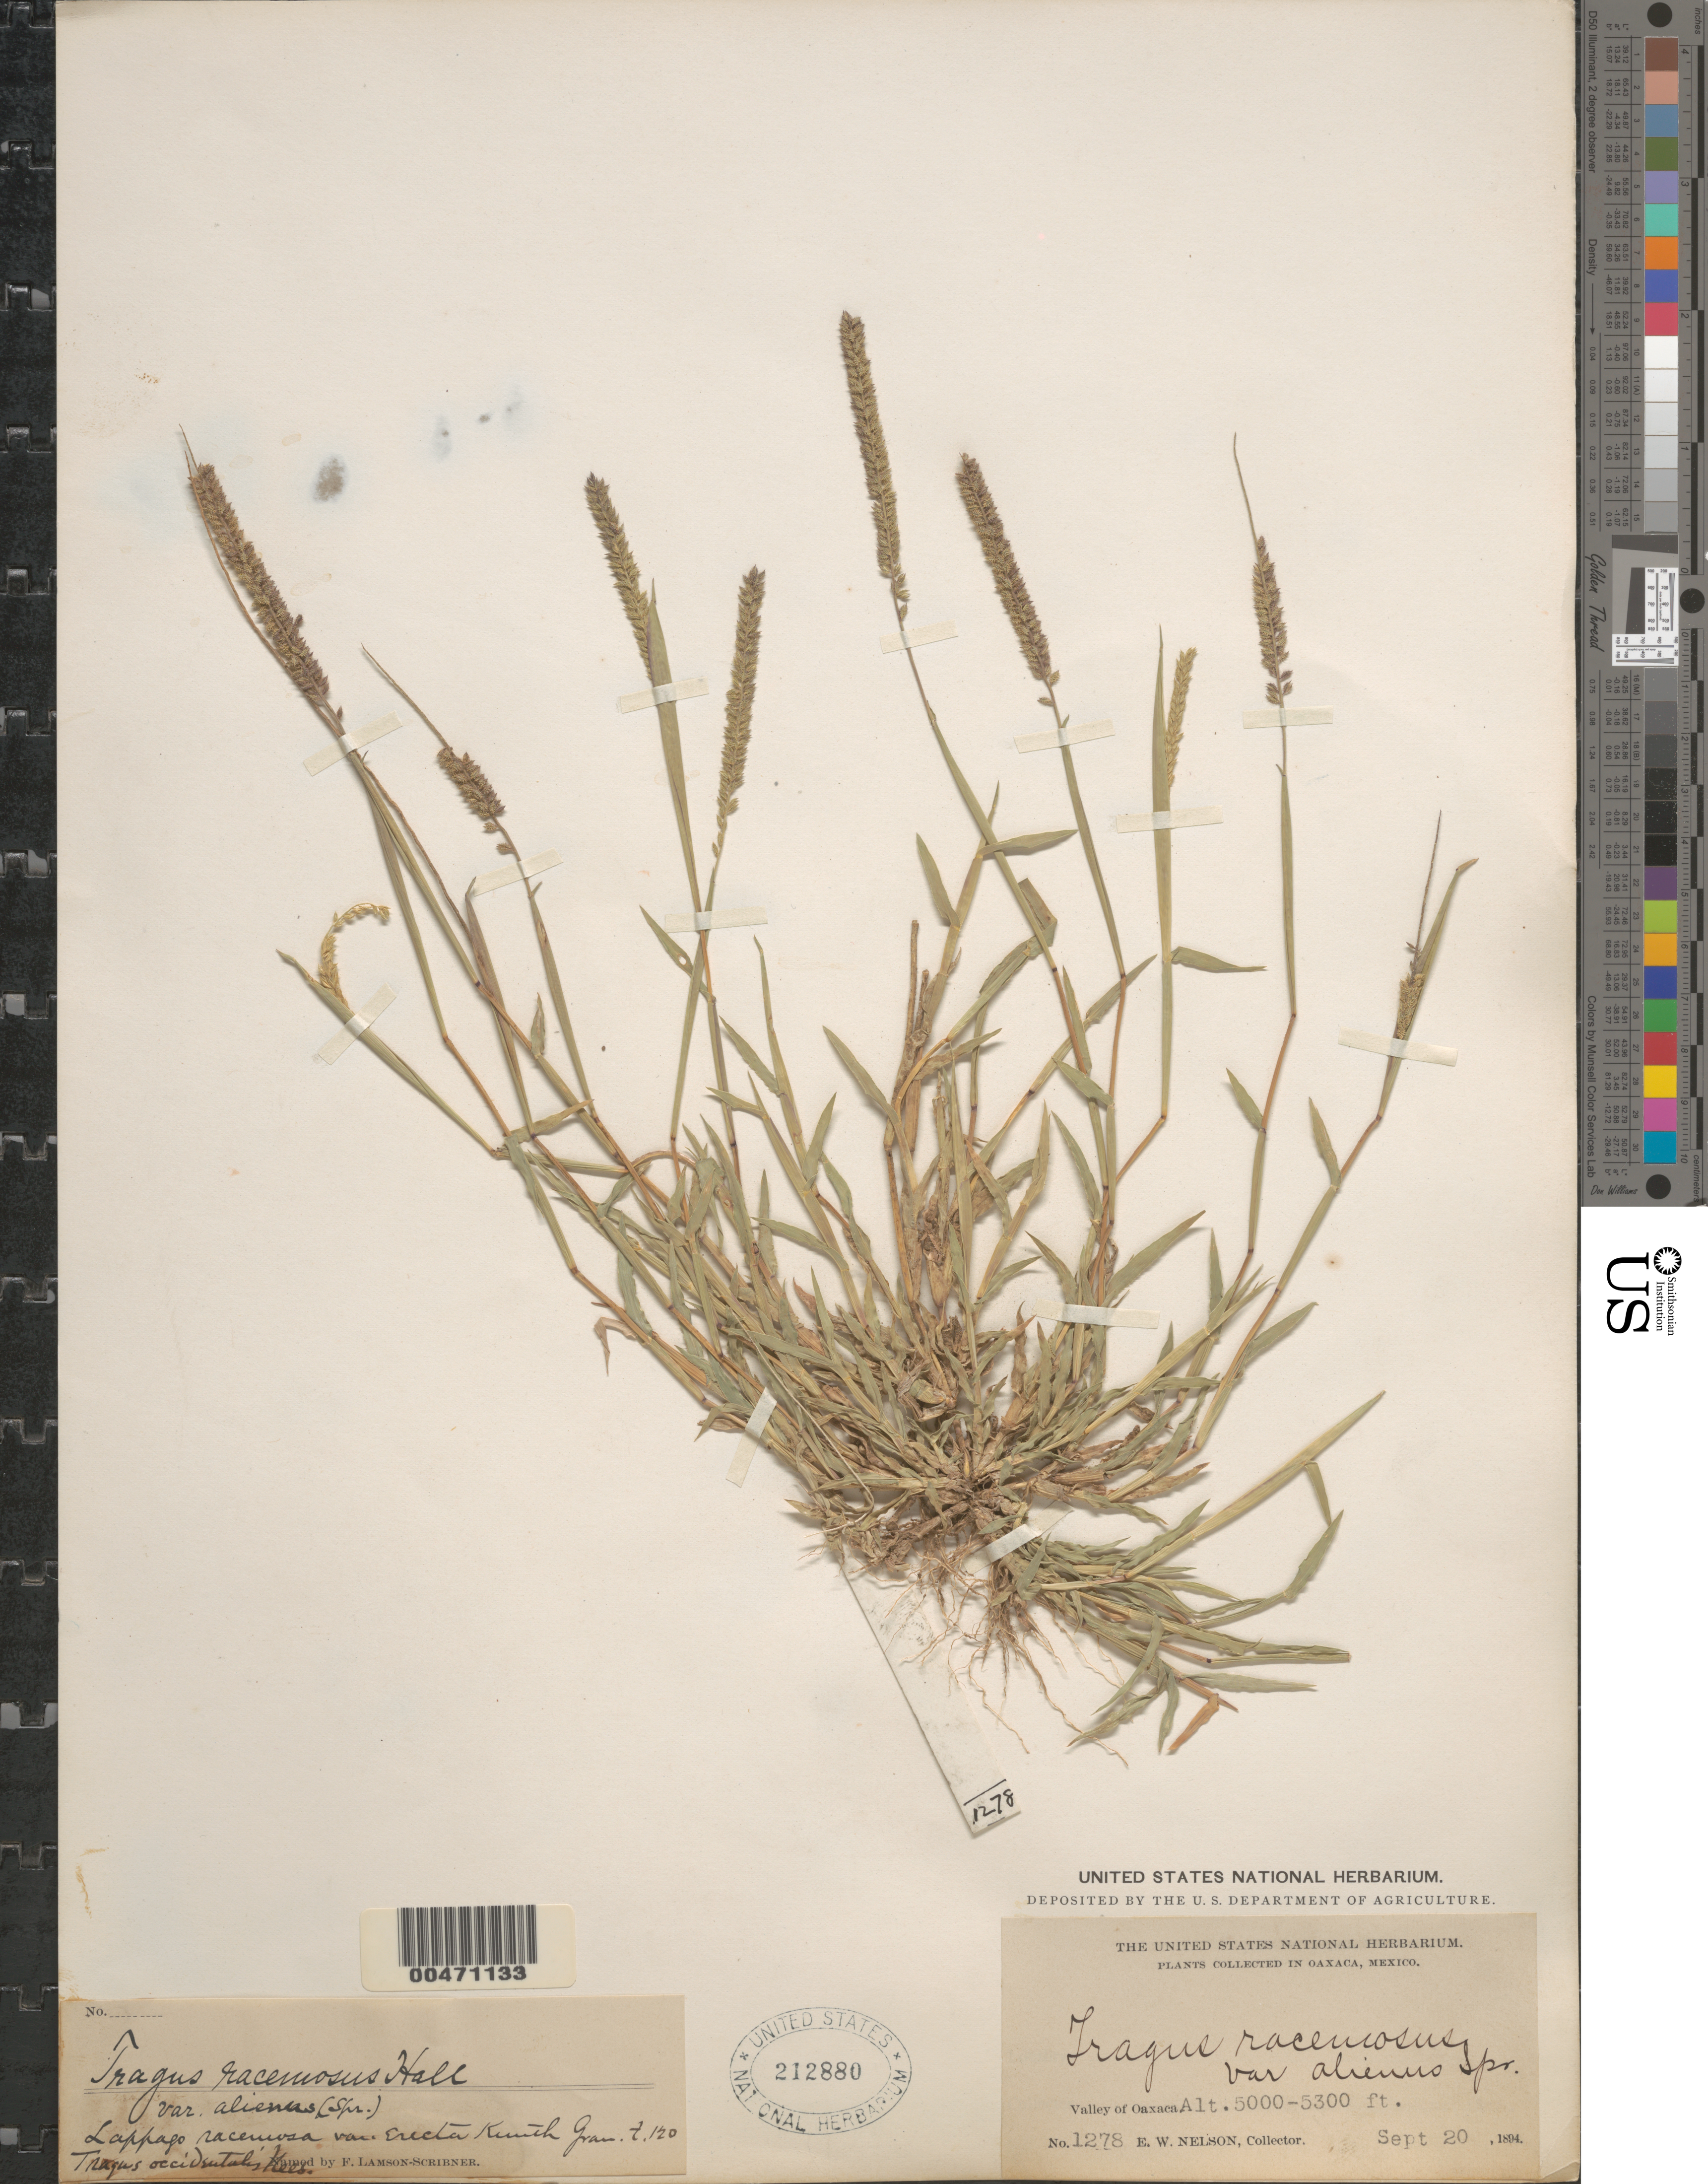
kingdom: Plantae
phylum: Tracheophyta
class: Liliopsida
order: Poales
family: Poaceae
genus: Tragus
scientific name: Tragus berteronianus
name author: Schult.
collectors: E. W. Nelson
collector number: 1278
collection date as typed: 20 Sep 1894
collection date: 1894-09-20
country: Mexico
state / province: Oaxaca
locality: Valley of Oaxaca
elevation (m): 1524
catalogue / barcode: US 212880